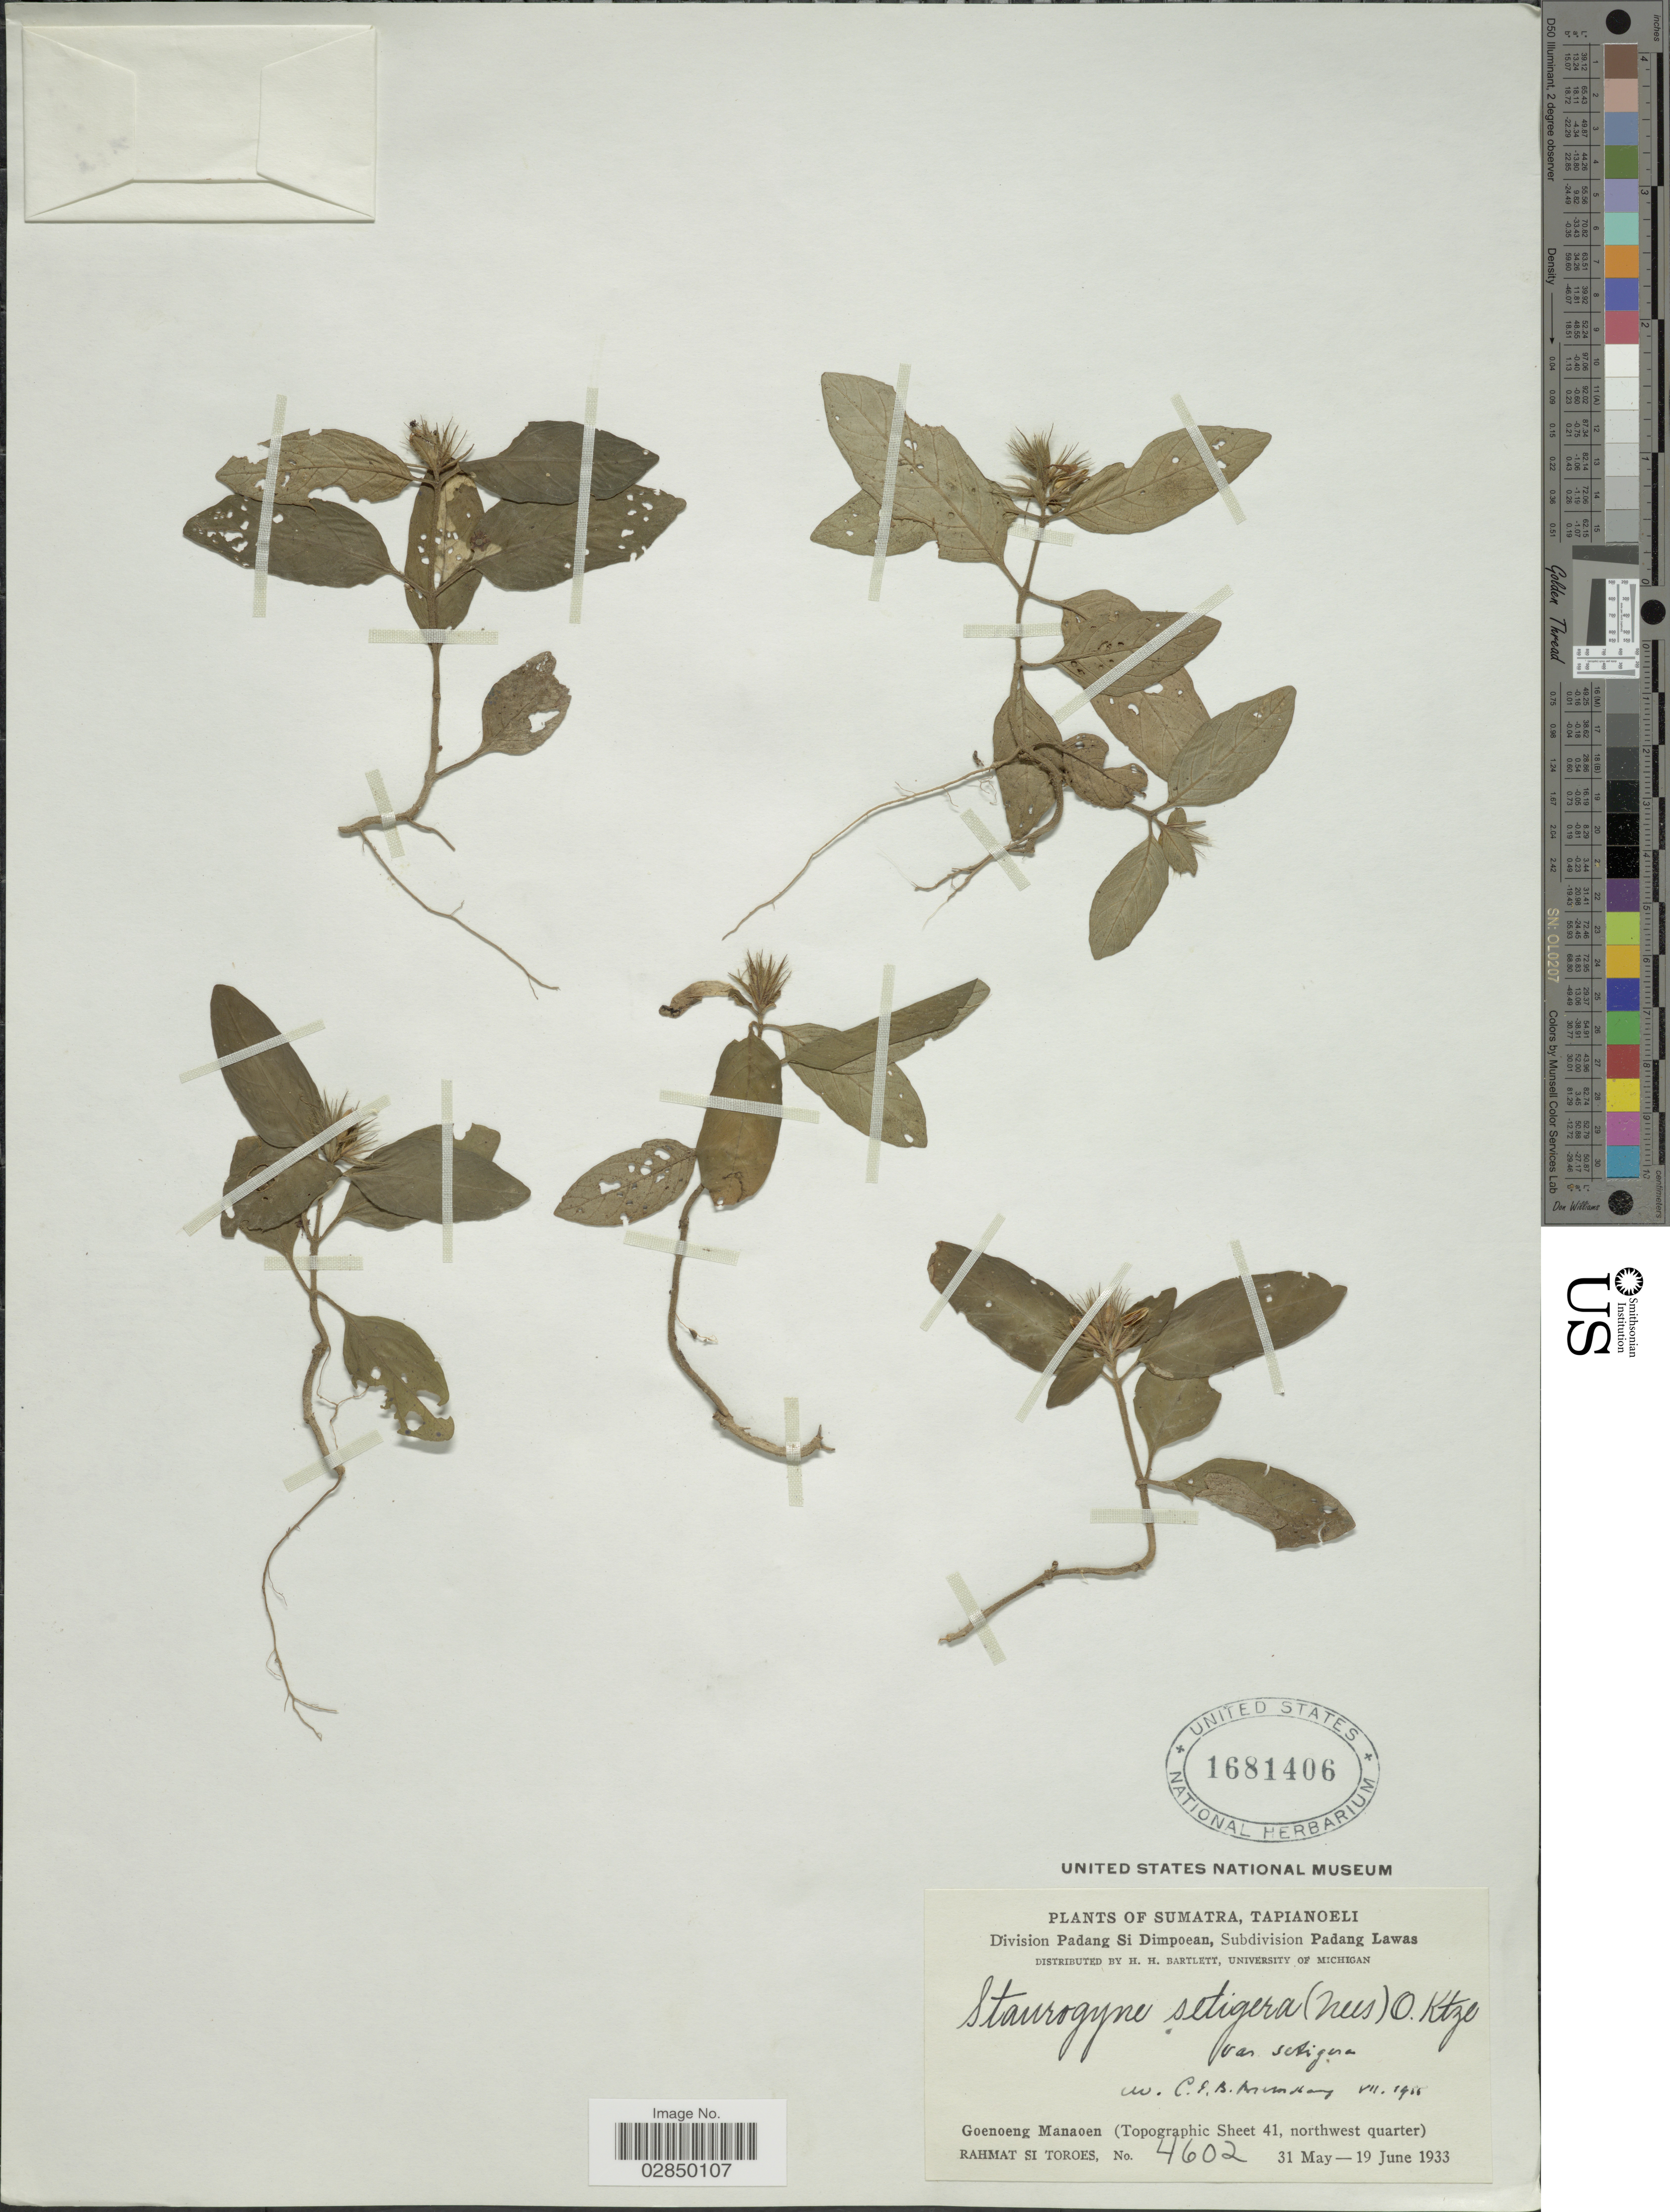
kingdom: Plantae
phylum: Tracheophyta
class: Magnoliopsida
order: Lamiales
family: Acanthaceae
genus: Staurogyne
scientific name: Staurogyne setigera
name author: Kuntze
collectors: Rahmat Si Boeea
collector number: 4602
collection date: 1933-05-31/1933-06-19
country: Indonesia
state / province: Sumatra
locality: Tapianoeli. Division Padang Si Dimpoean, Subdivision Padang Lawas. Goenoeng Manaoen (Topographic Sheet 41, northwest quarter).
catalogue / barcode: US 1681406